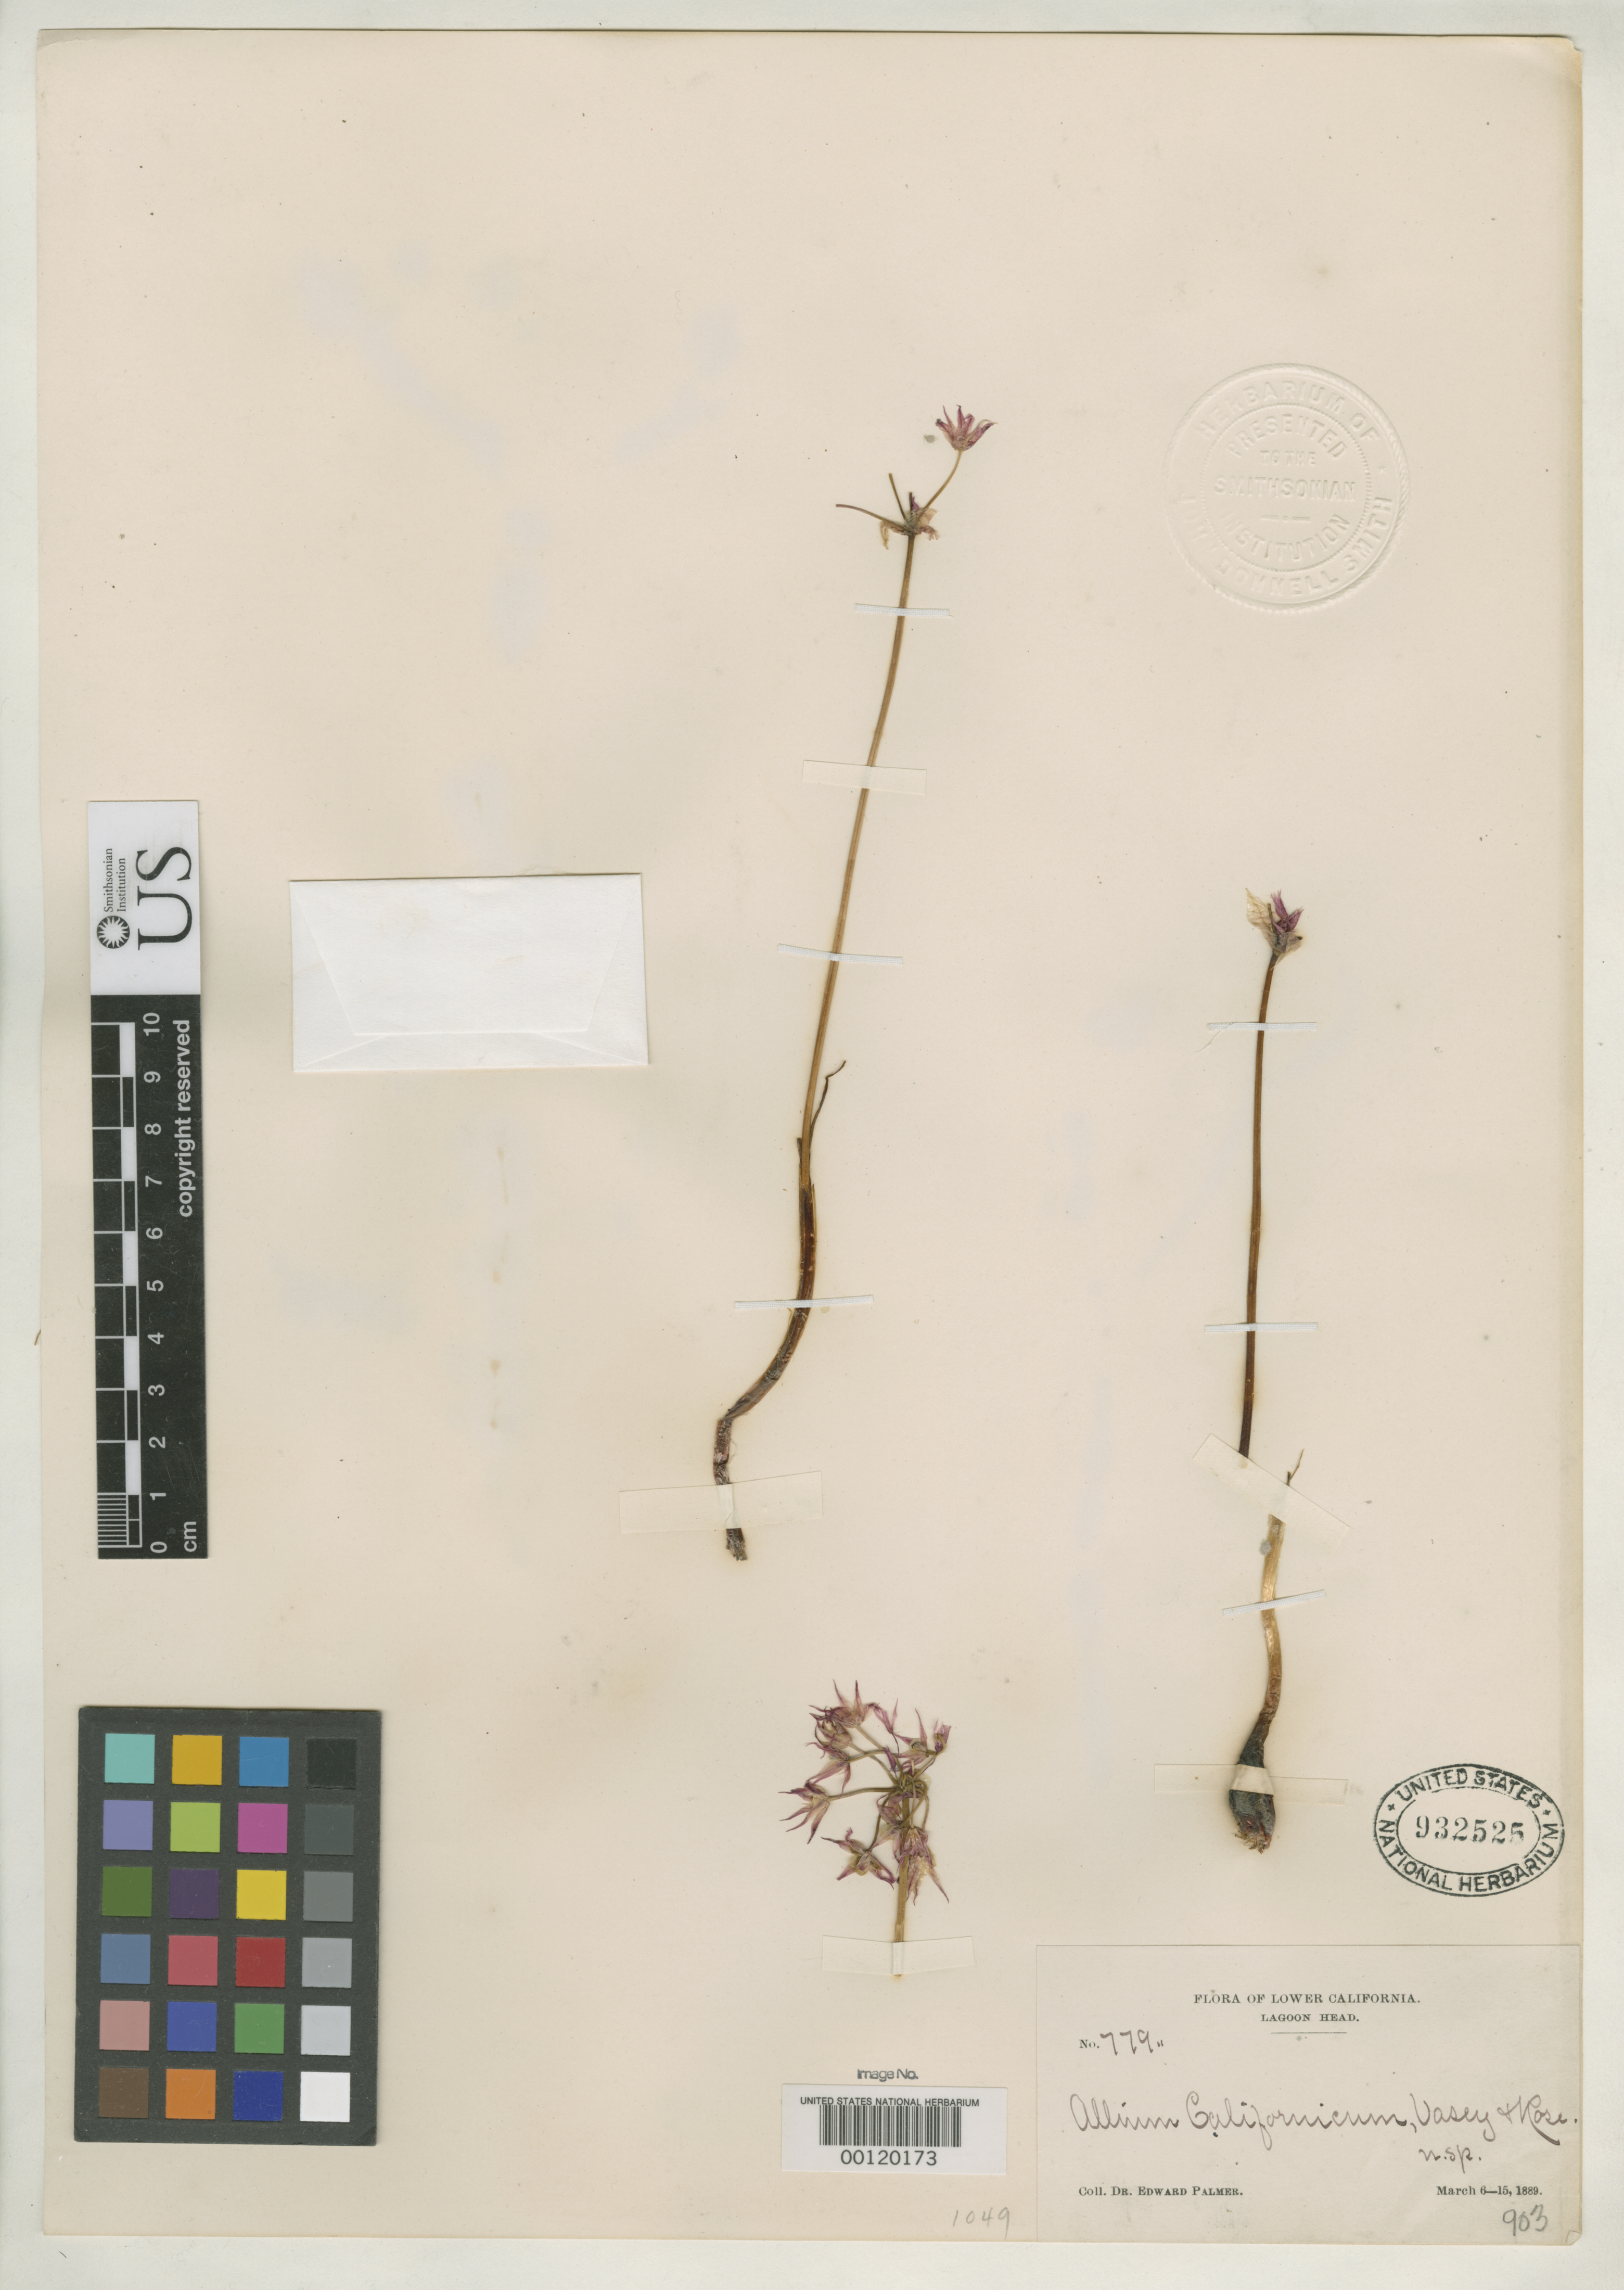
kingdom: Plantae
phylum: Tracheophyta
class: Liliopsida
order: Asparagales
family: Amaryllidaceae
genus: Allium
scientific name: Allium californicum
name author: Rose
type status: Isotype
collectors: E. Palmer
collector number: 779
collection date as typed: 06 Mar 1889 to 15 Mar 1889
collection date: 1889-03-06/1889-03-15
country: Mexico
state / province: Baja California Norte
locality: Lagoon Head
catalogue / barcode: US 932525